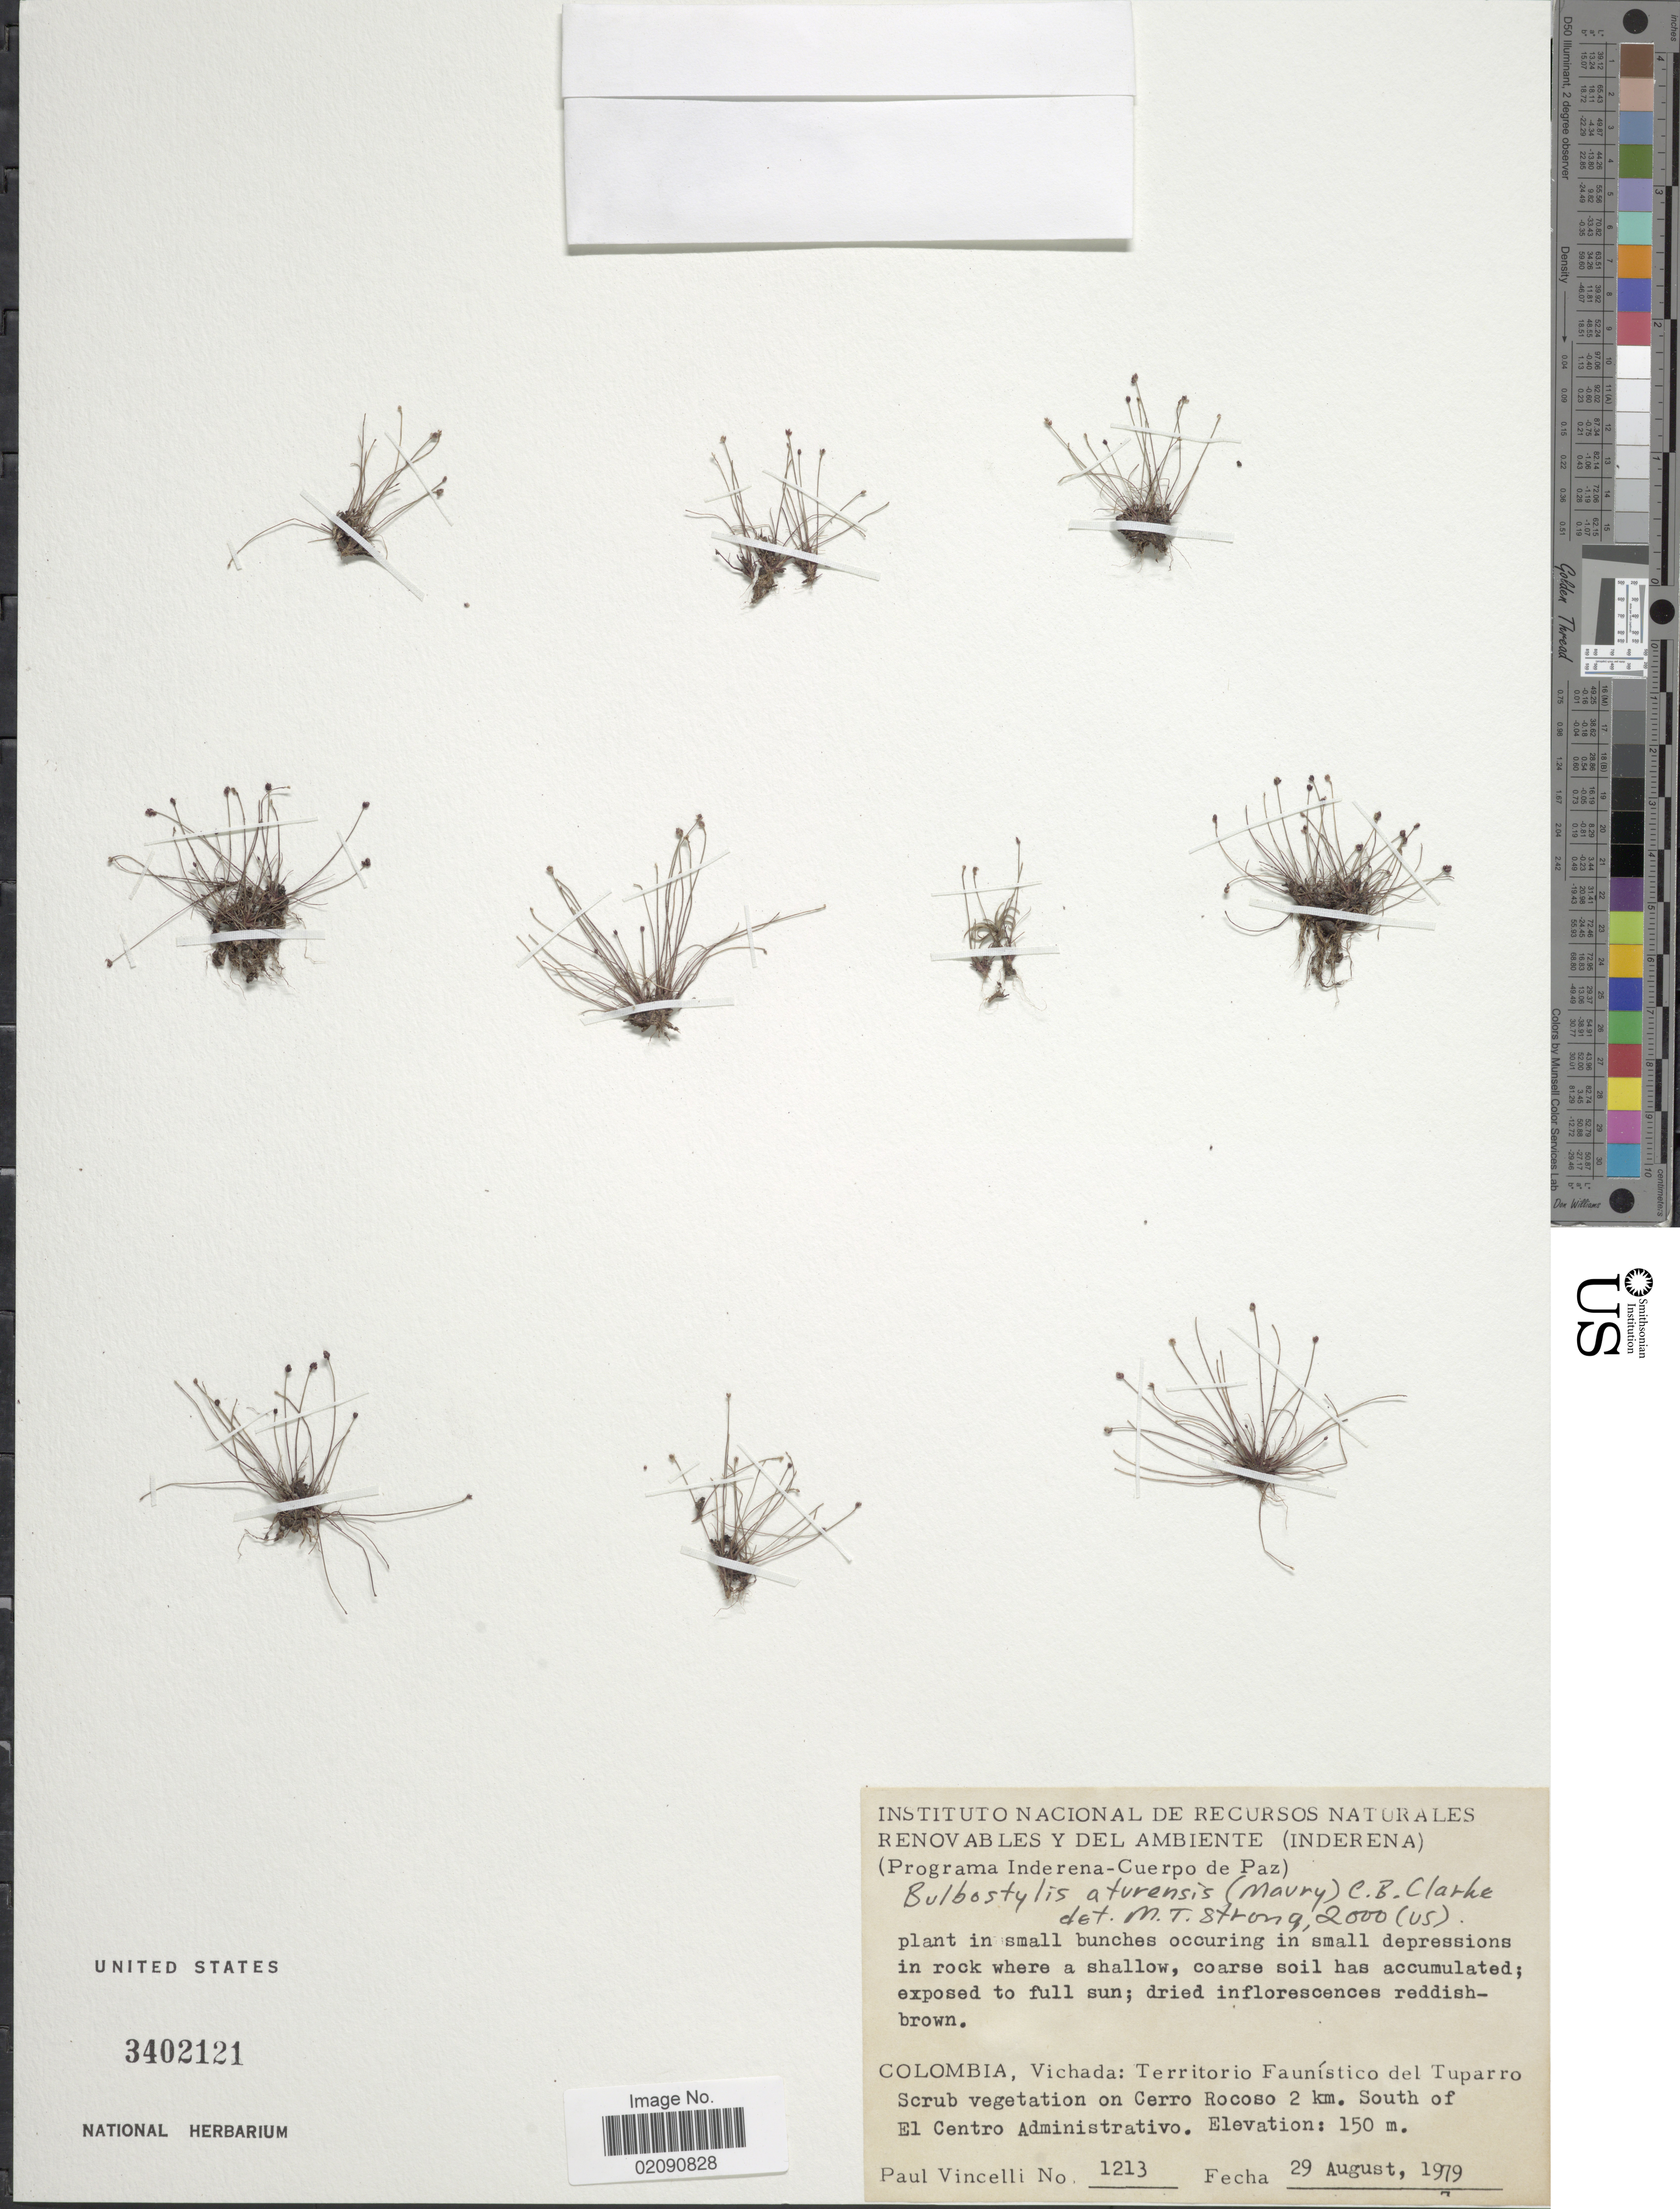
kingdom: Plantae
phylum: Tracheophyta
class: Liliopsida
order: Poales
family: Cyperaceae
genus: Bulbostylis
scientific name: Bulbostylis aturensis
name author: (Maury) C.B. Clarke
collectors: P. Vincelli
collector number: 1213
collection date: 1979-08-29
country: Colombia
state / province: Vichada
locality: Territorio Faunistico del Tuparro, Scrub vegetation on Cerro Rocoso 2 km. South of El Centro Administrativo.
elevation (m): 150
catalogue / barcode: US 3402121